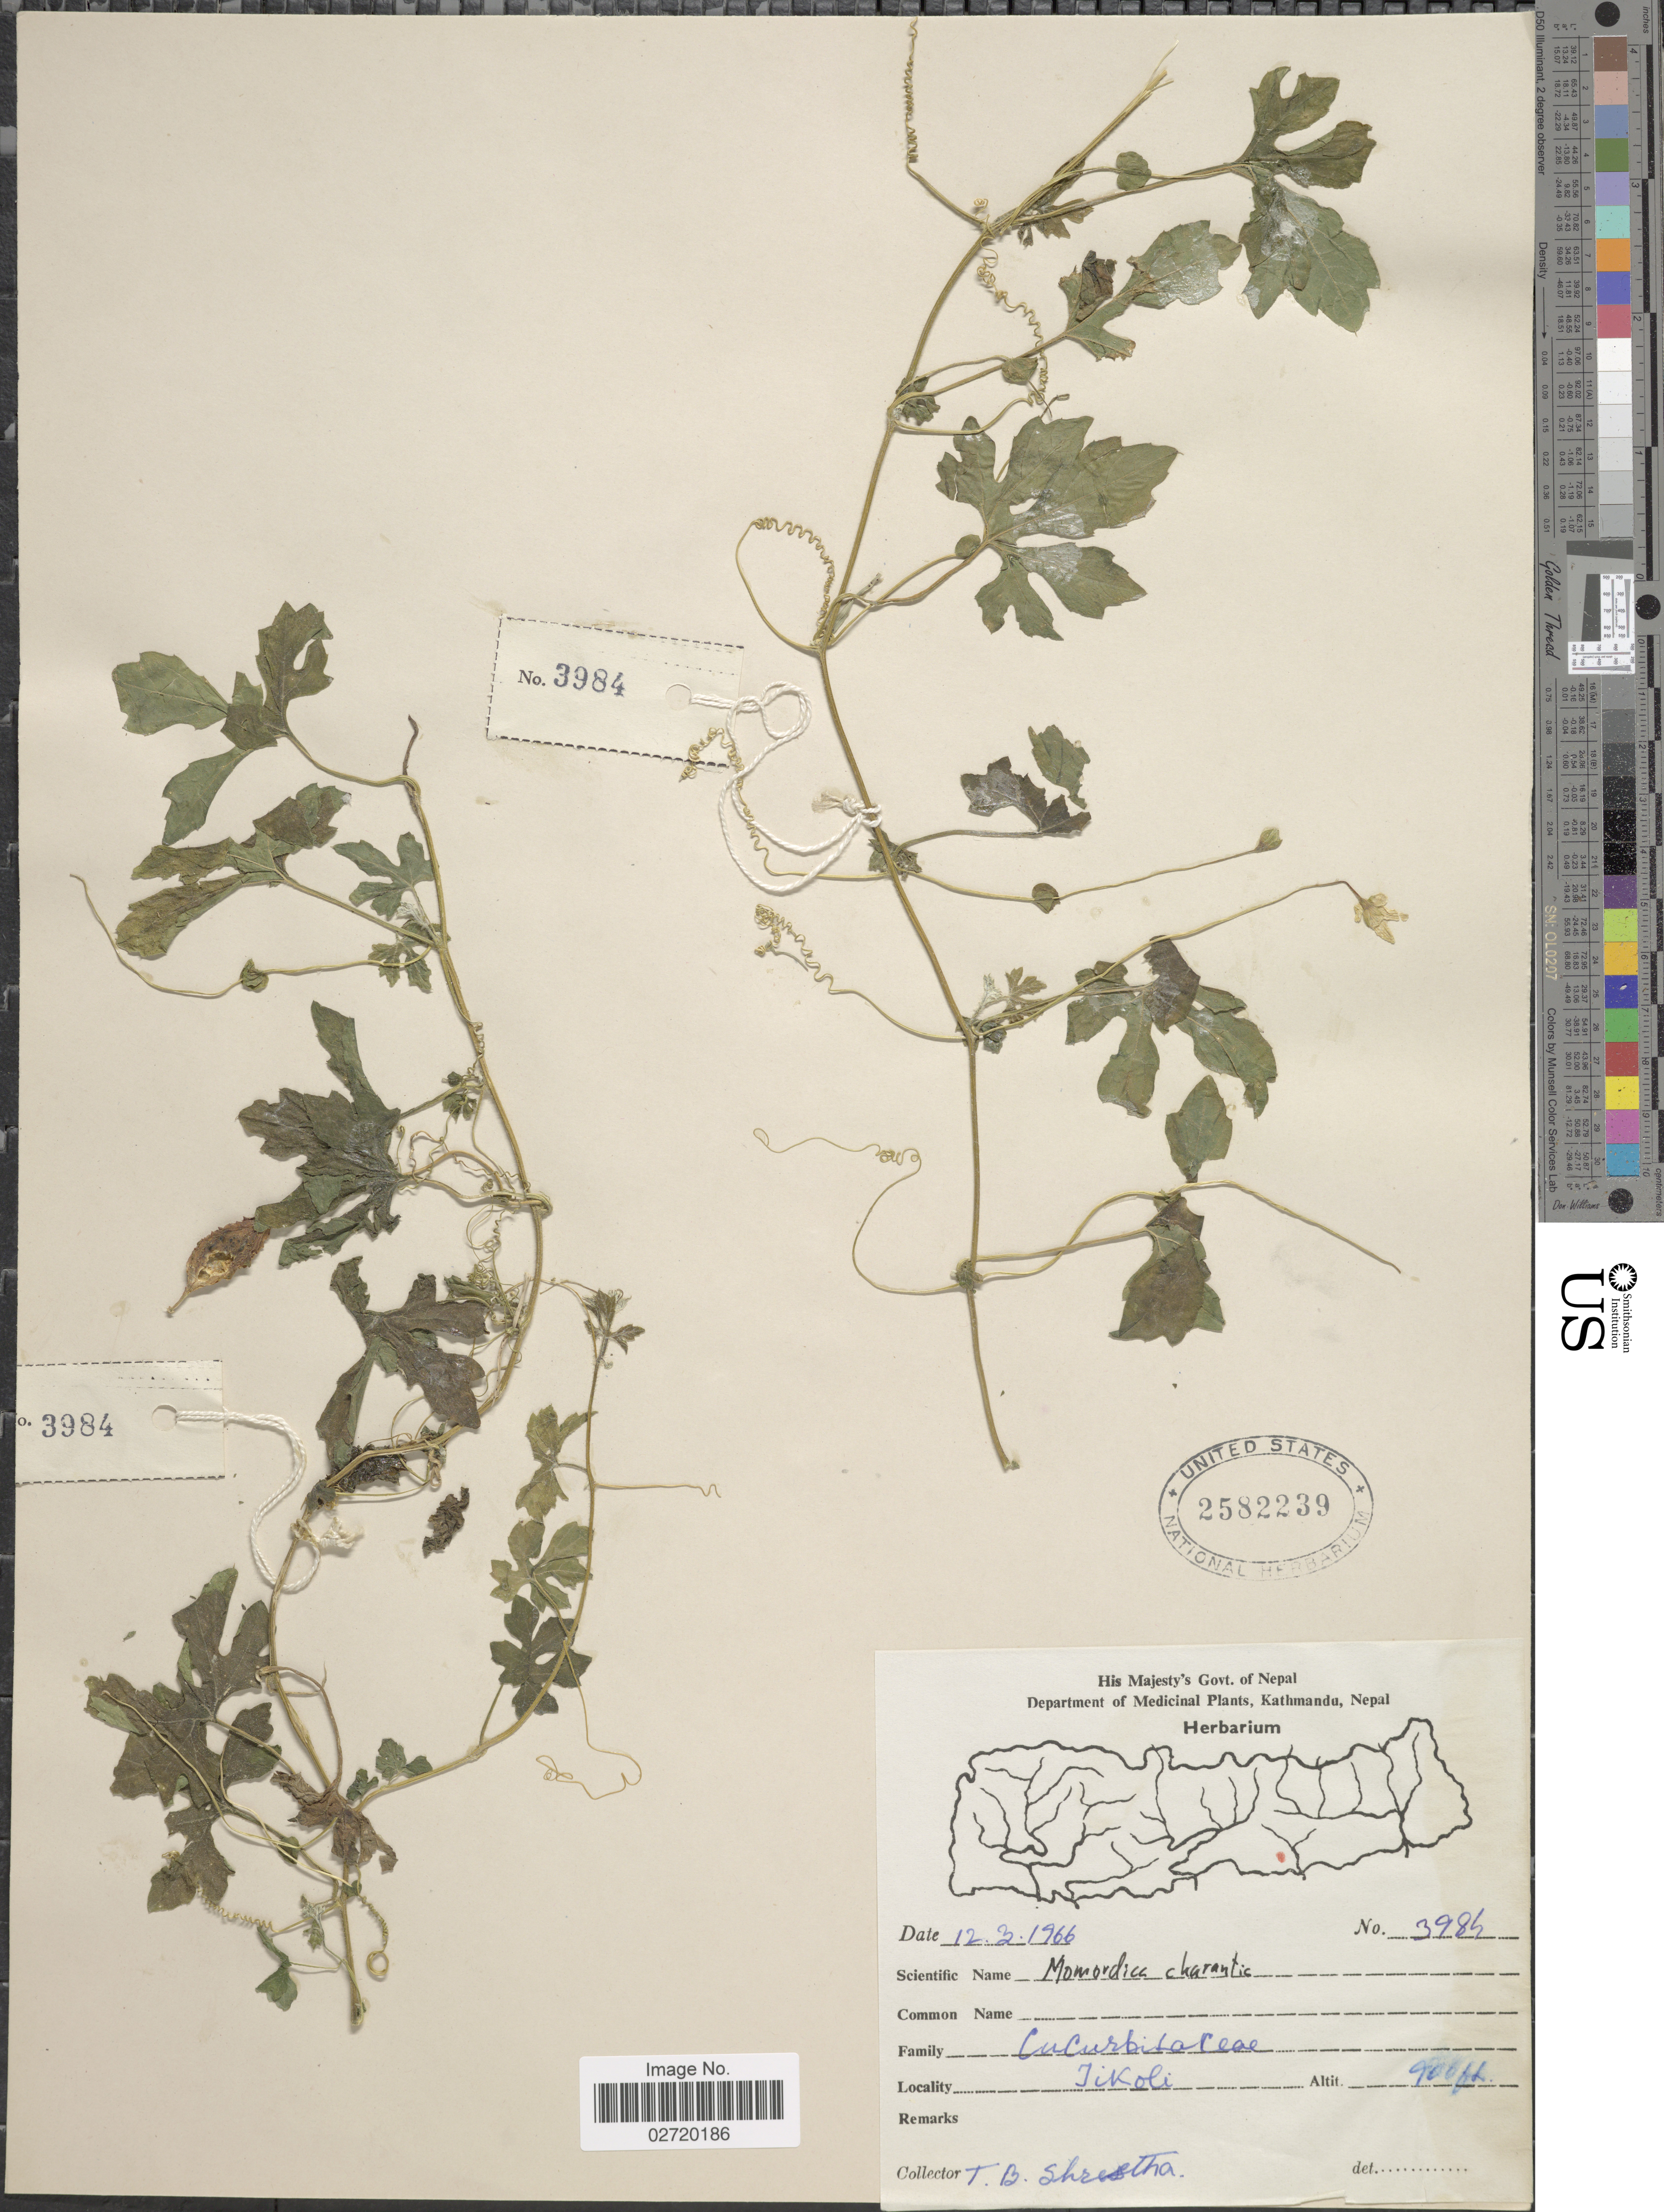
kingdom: Plantae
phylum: Tracheophyta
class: Magnoliopsida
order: Cucurbitales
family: Cucurbitaceae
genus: Momordica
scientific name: Momordica charantia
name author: L.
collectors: T. B. Shrestha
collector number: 3984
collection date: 1966-03-12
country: Nepal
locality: Tikoli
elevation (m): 274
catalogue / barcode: US 2582239